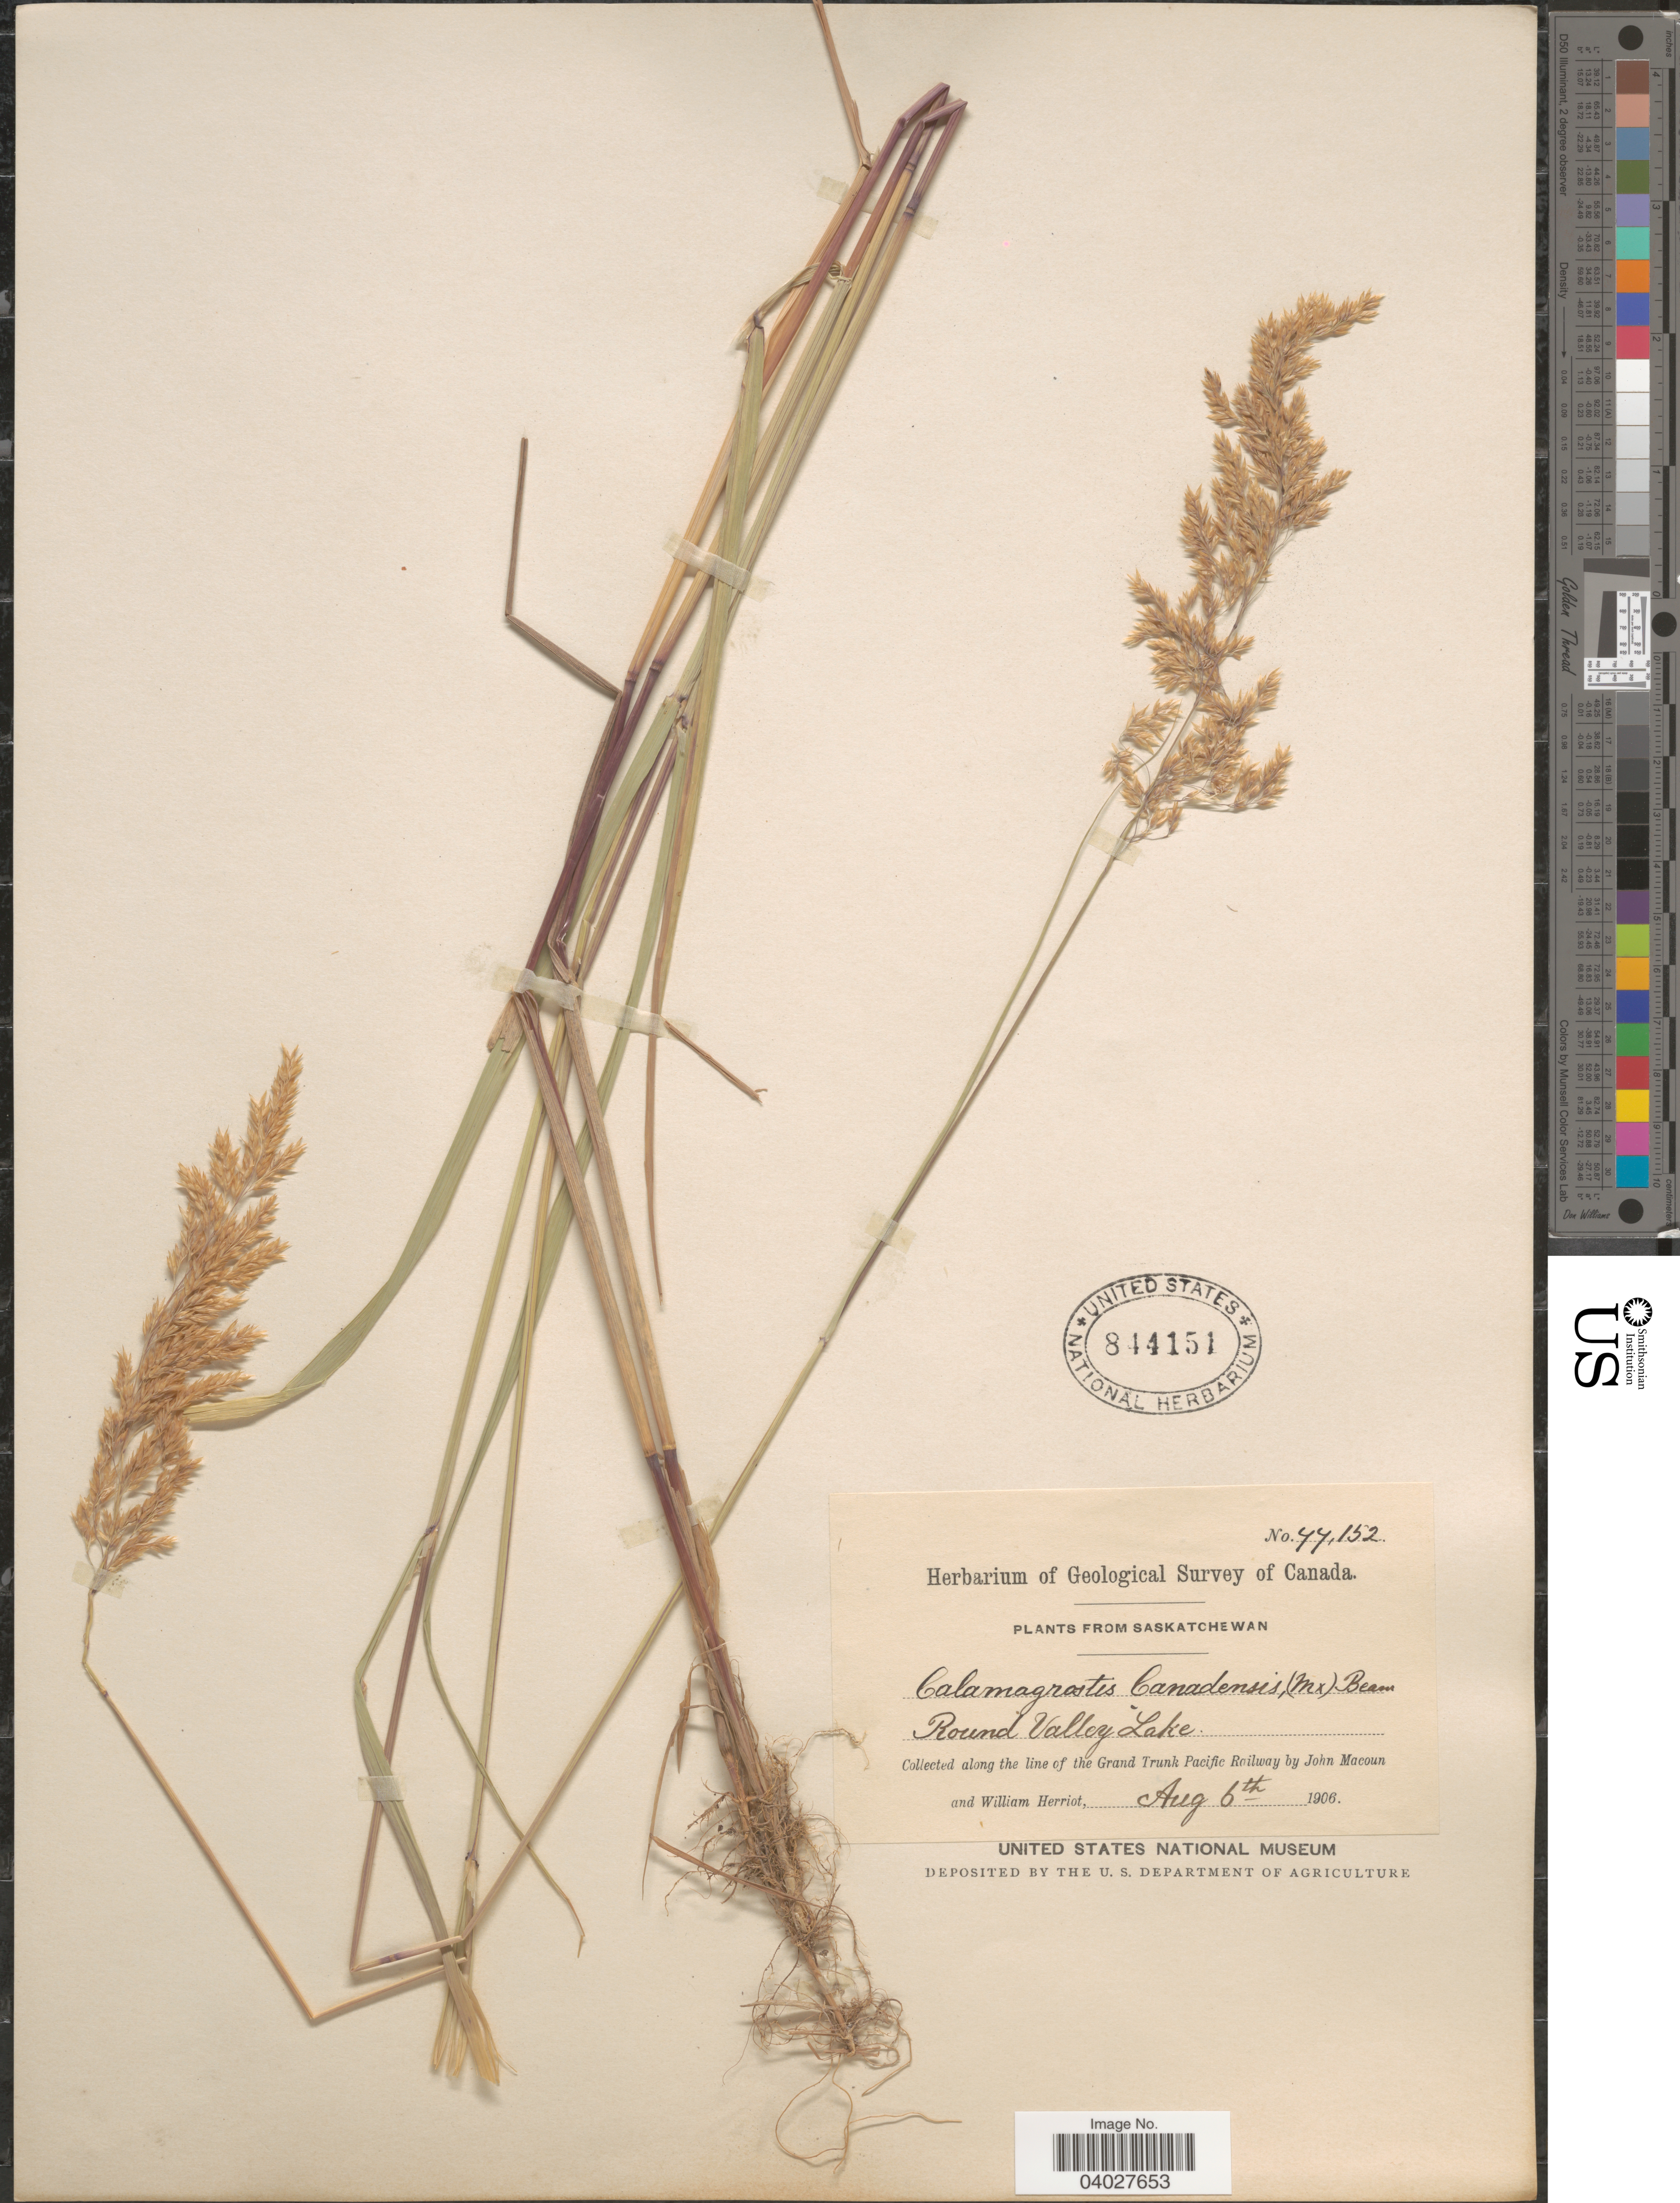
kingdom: Plantae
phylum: Tracheophyta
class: Liliopsida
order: Poales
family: Poaceae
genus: Calamagrostis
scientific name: Calamagrostis canadensis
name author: (Michx.) P. Beauv.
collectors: J. Macoun & W. Herriot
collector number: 44152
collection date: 1906-08-06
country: Canada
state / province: Saskatchewan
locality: Round Valley Lake. Along the line of the Grand Trunk Pacific Railway.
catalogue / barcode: US 844151